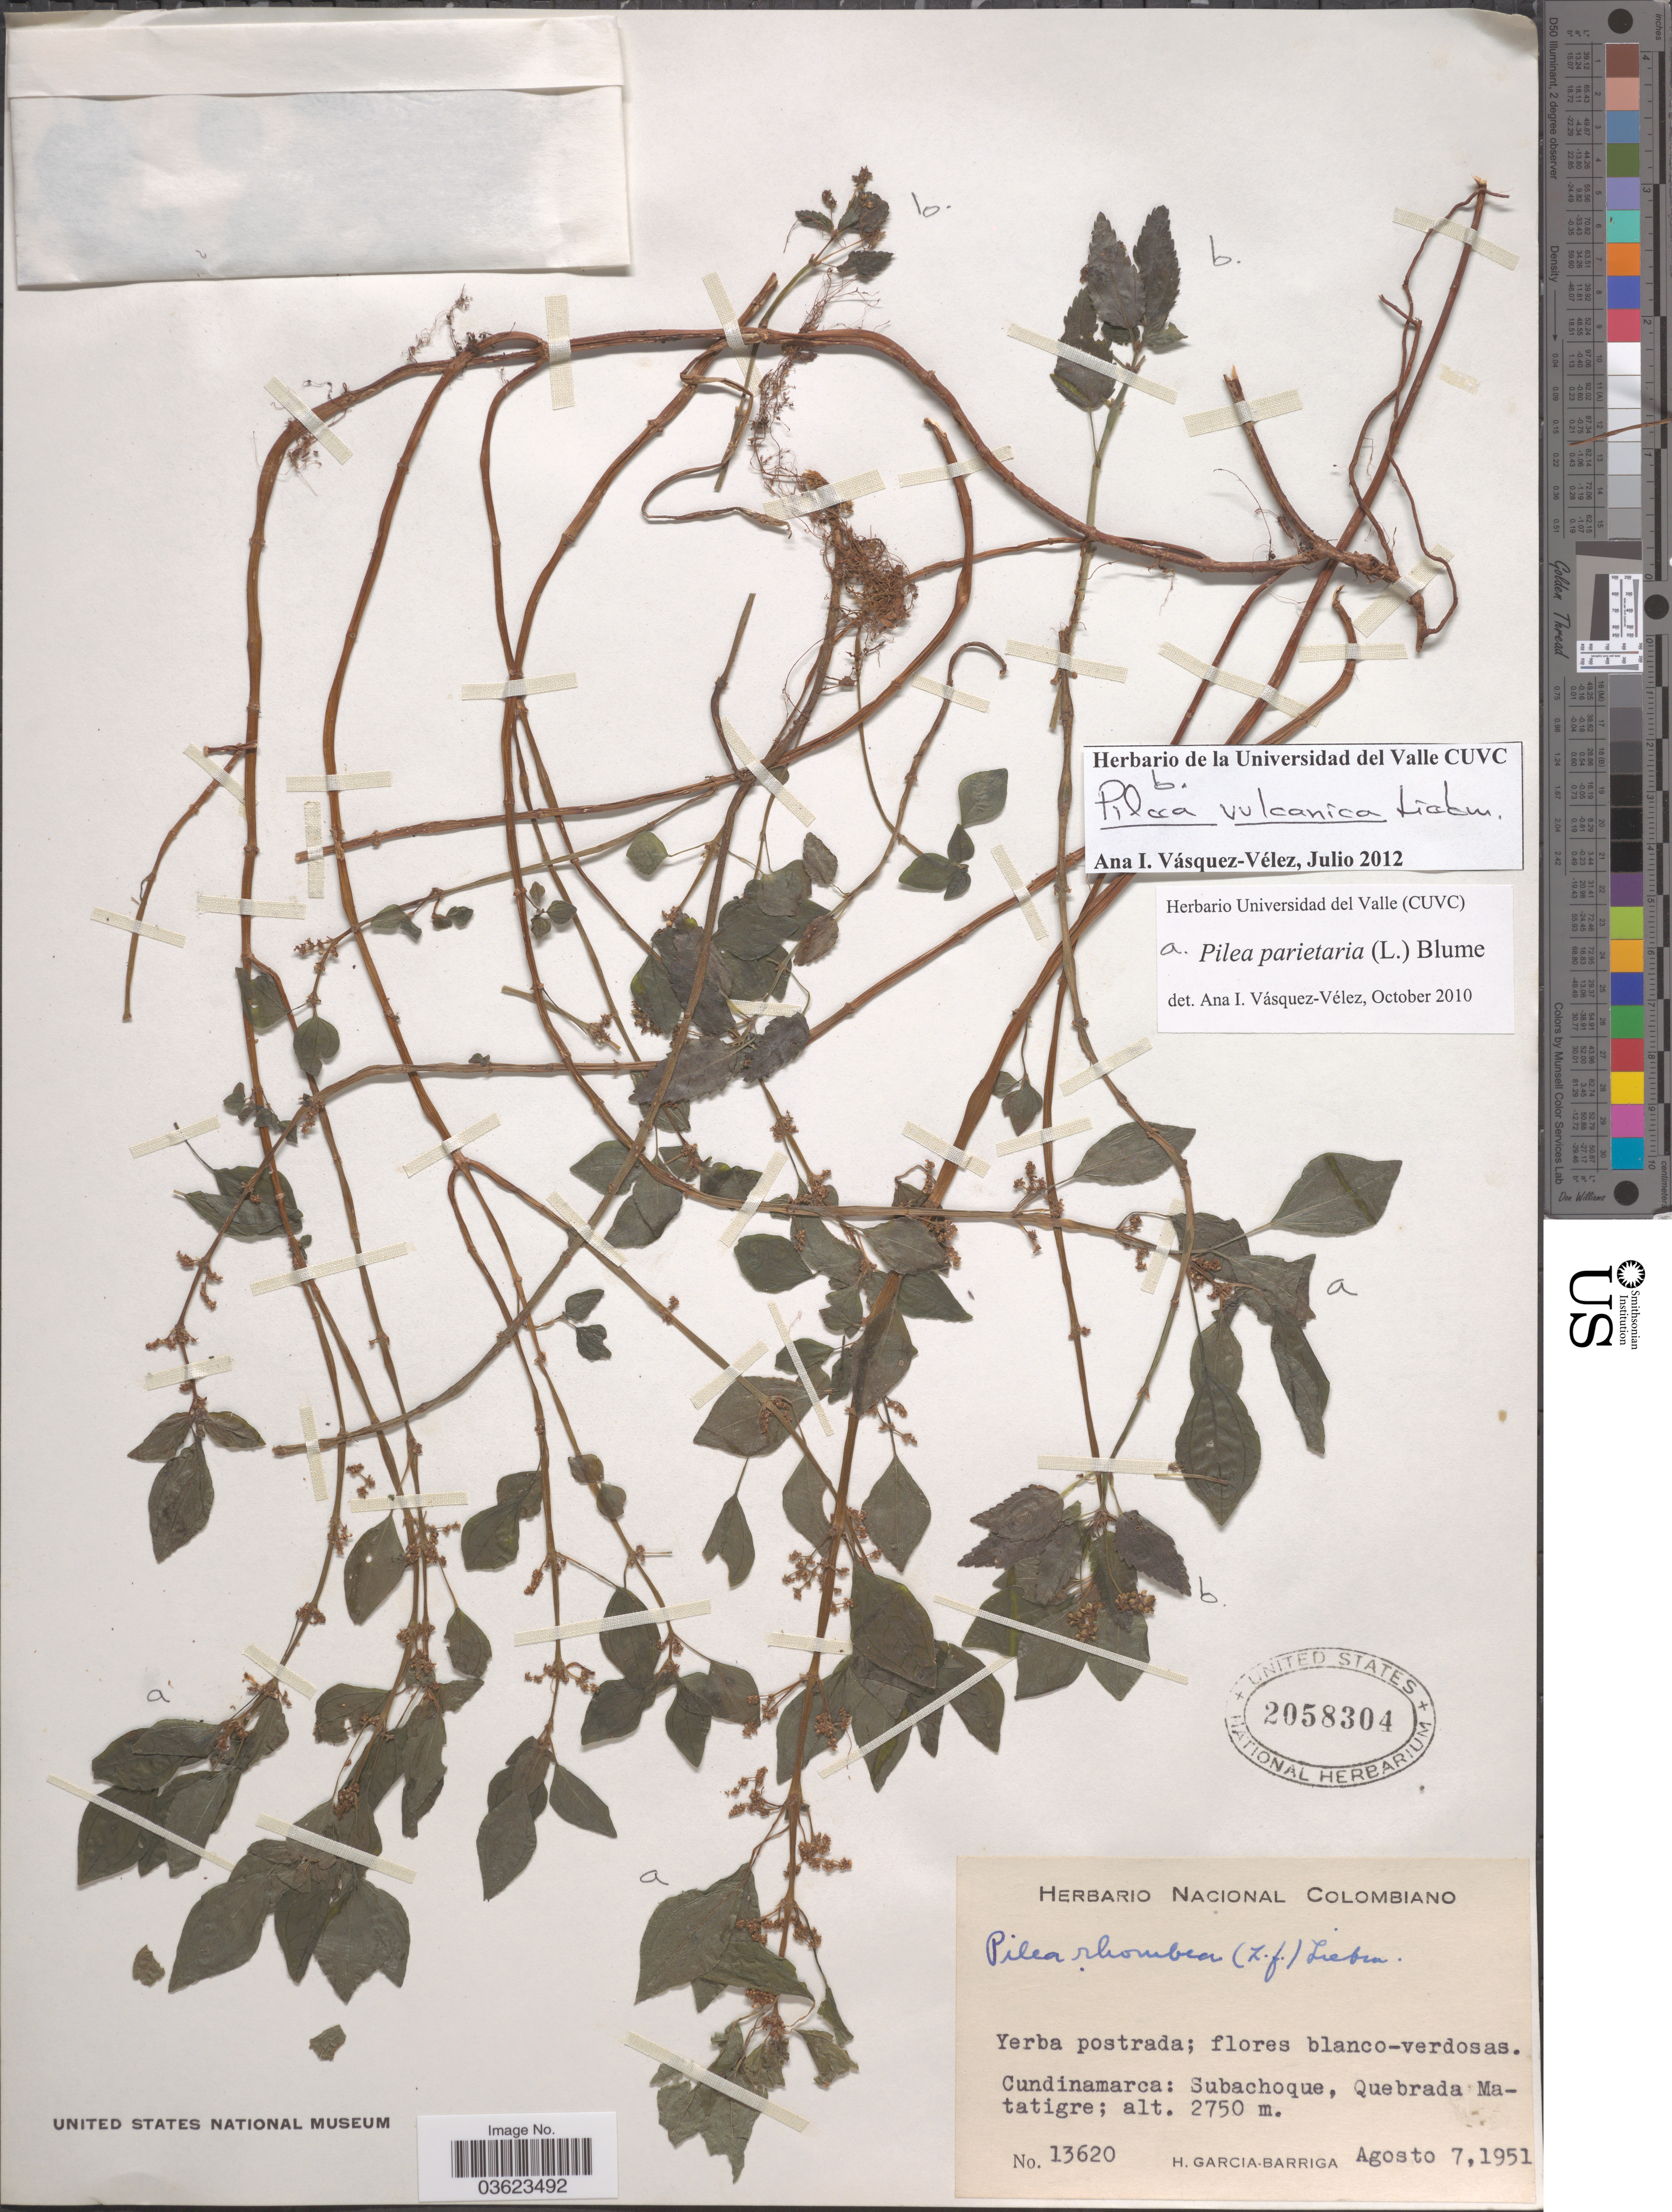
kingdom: Plantae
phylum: Tracheophyta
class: Magnoliopsida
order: Rosales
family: Urticaceae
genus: Pilea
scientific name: Pilea vulcanica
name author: Liebm.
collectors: H. García Barriga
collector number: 13620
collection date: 1951-08-07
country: Colombia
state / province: Cundinamarca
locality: Subachoque, Quebrada Matatigre.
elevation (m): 2750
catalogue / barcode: US 2058304